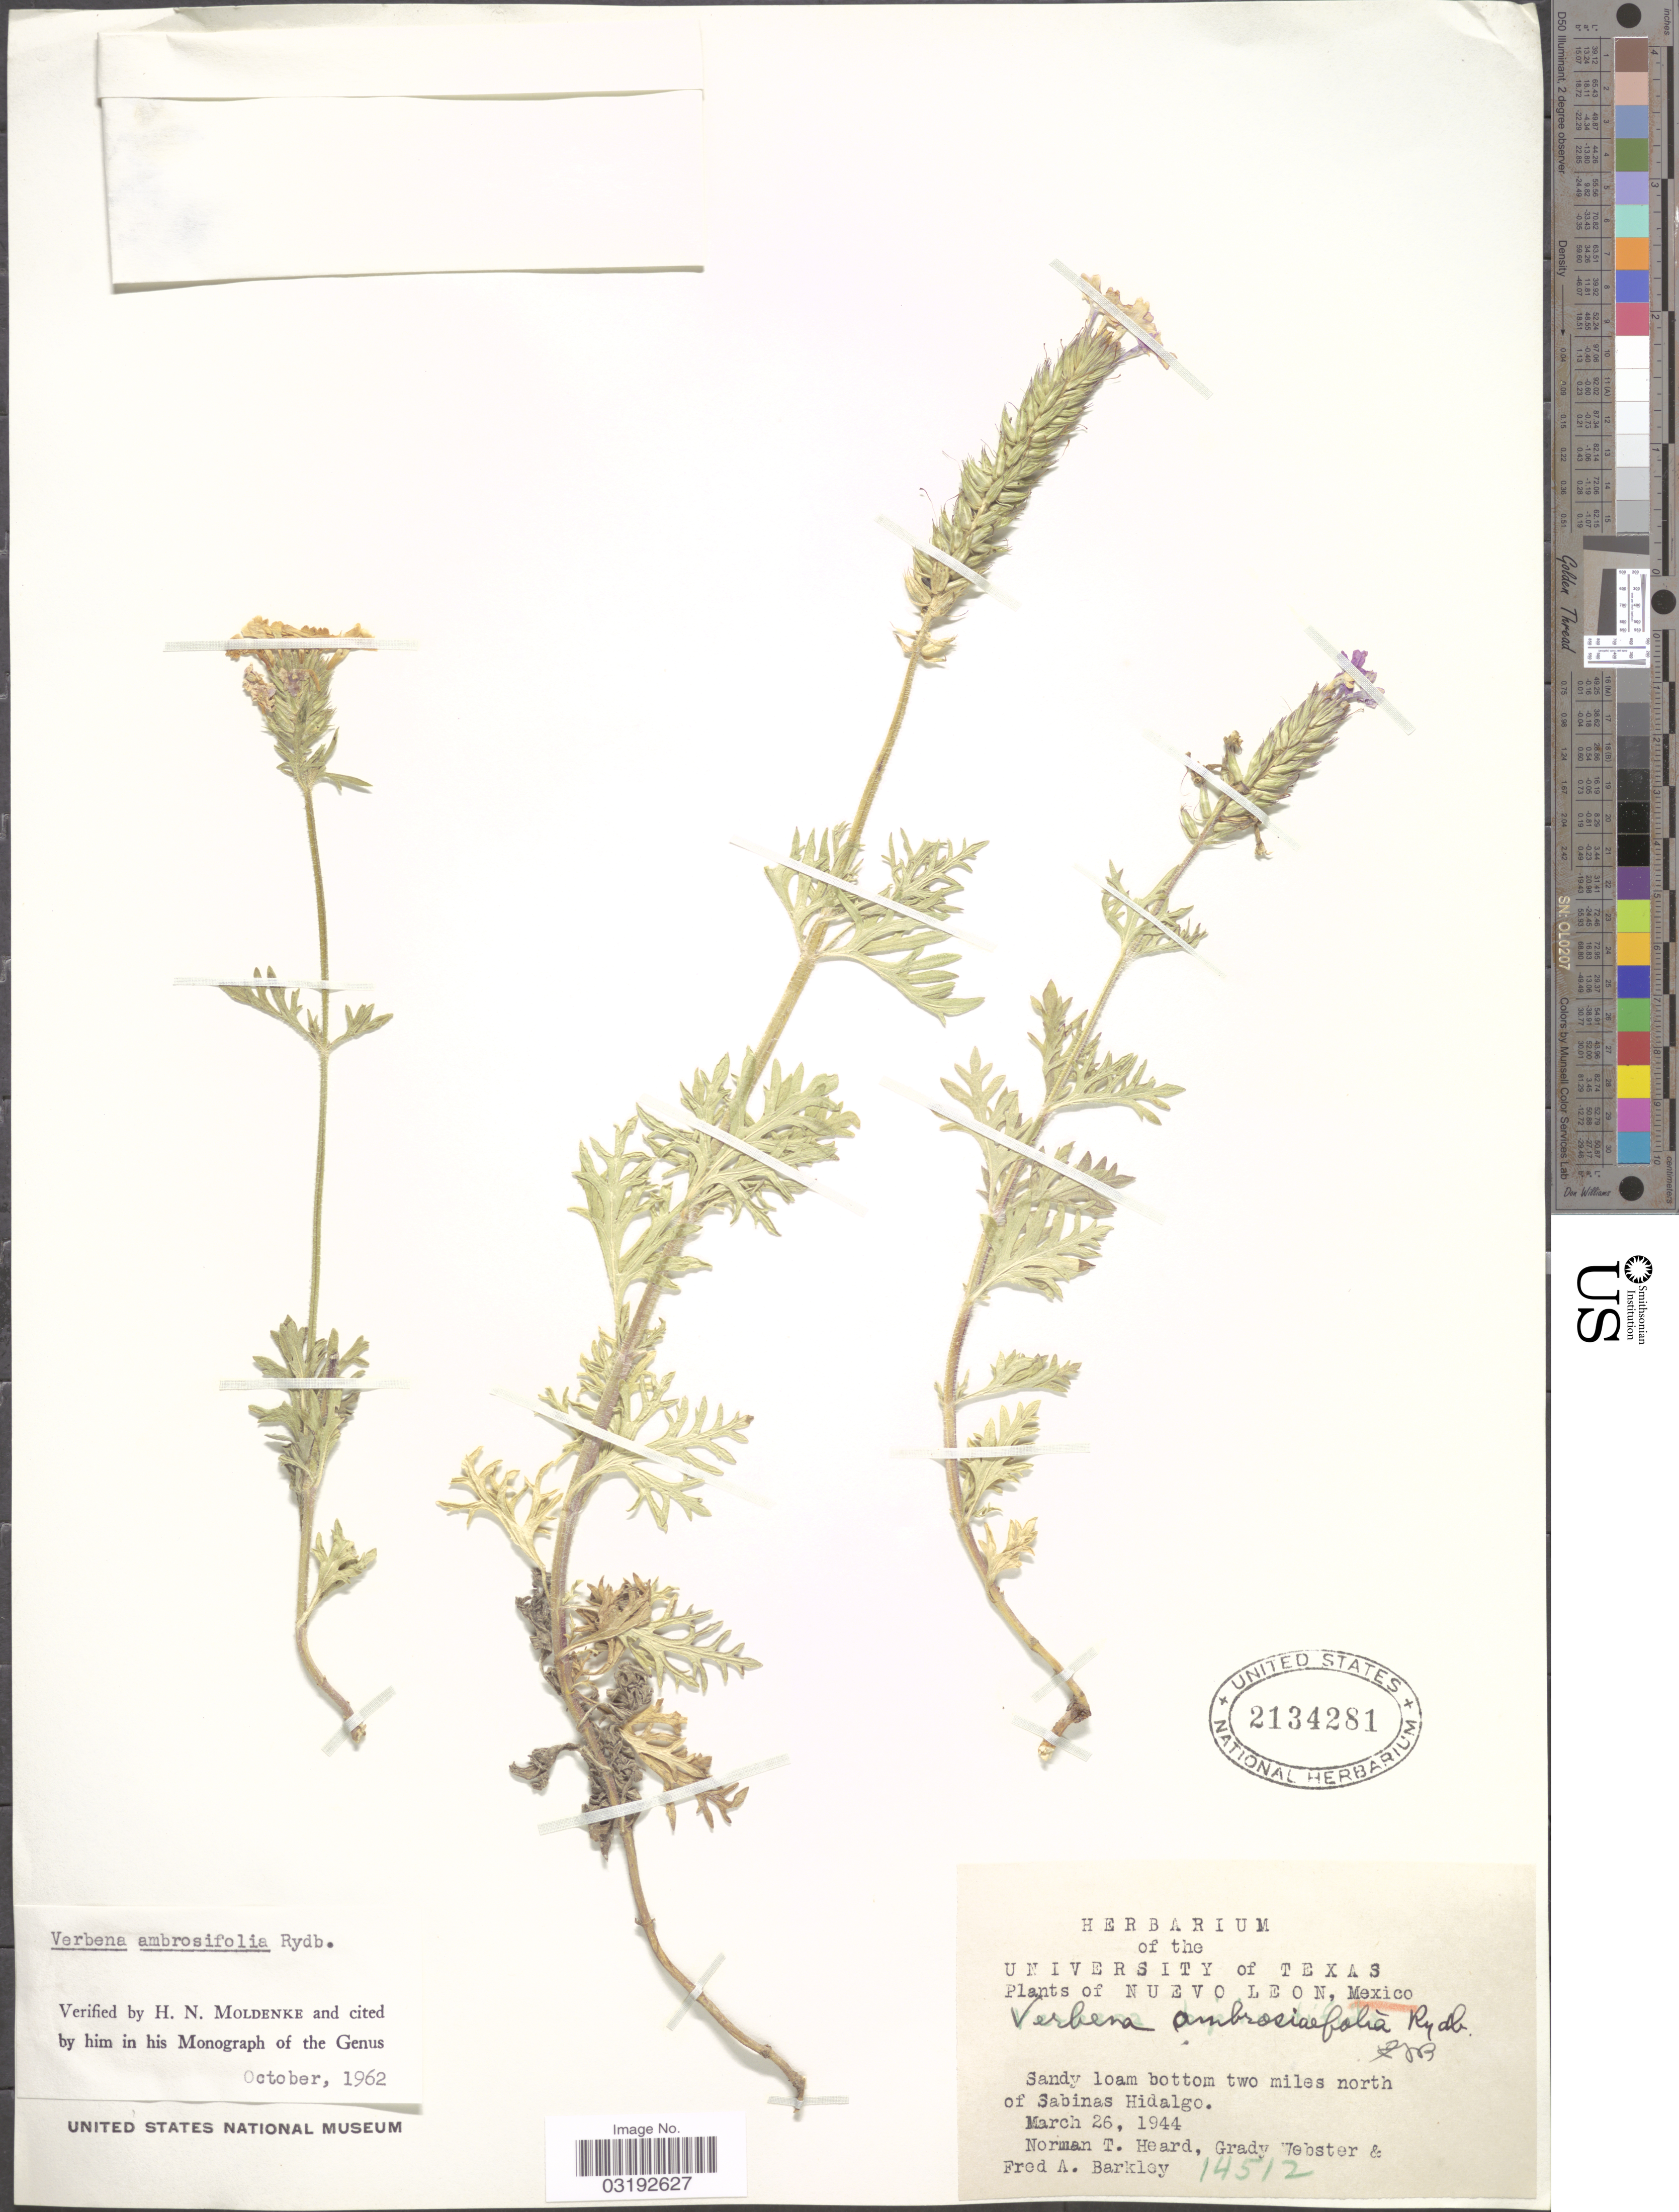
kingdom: Plantae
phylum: Tracheophyta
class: Magnoliopsida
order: Lamiales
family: Verbenaceae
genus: Verbena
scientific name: Verbena ambrosiifolia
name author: Rydb. ex Small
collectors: N. Heard, G. L. Webster & F. A. Barkley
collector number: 14512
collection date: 1944-03-26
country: Mexico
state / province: Nuevo León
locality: Two miles north of Sabinas Hidalgo.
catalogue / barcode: US 2134281